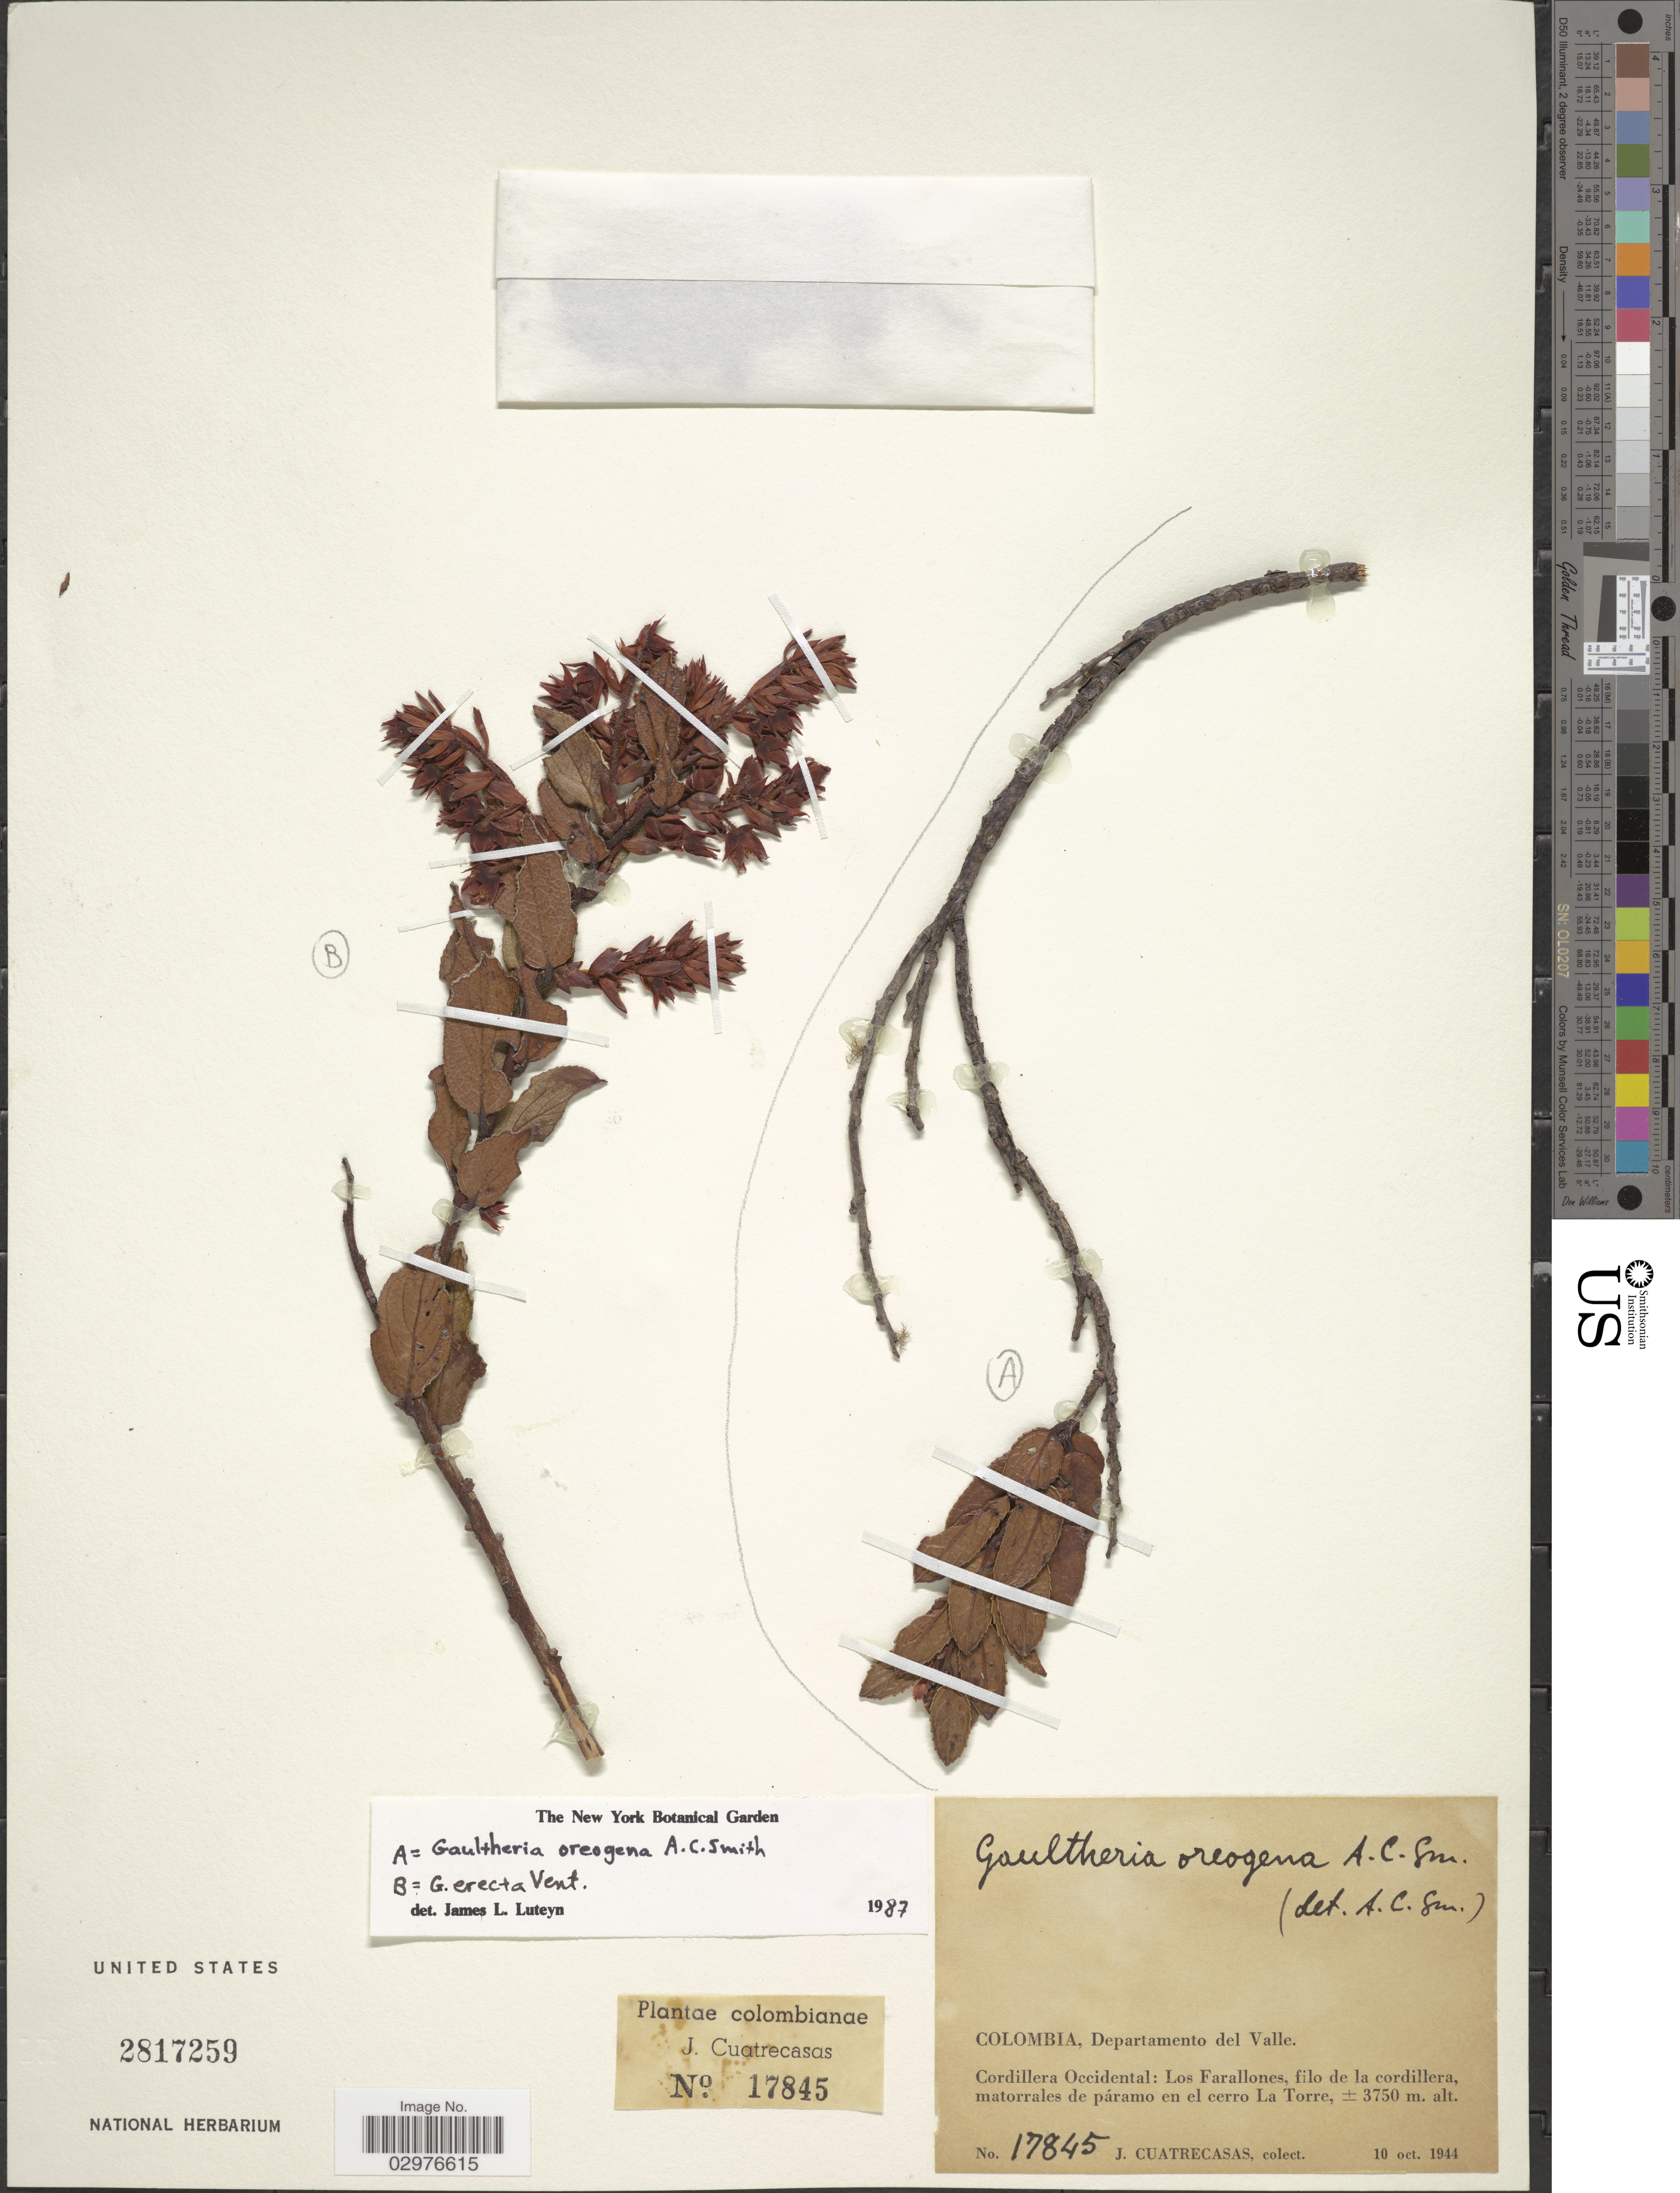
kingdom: Plantae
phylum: Tracheophyta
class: Magnoliopsida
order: Ericales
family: Ericaceae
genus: Gaultheria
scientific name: Gaultheria oreogena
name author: A.C. Sm.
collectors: J. Cuatrecasas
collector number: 17845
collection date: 1944-10-10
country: Colombia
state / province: Valle del Cauca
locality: Departamento del Valle. Cordillera Occidental: Los Farallones, filo de la cordillera, matorrales de páramo en el cerro La Torre.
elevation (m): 3750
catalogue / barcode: US 2817259